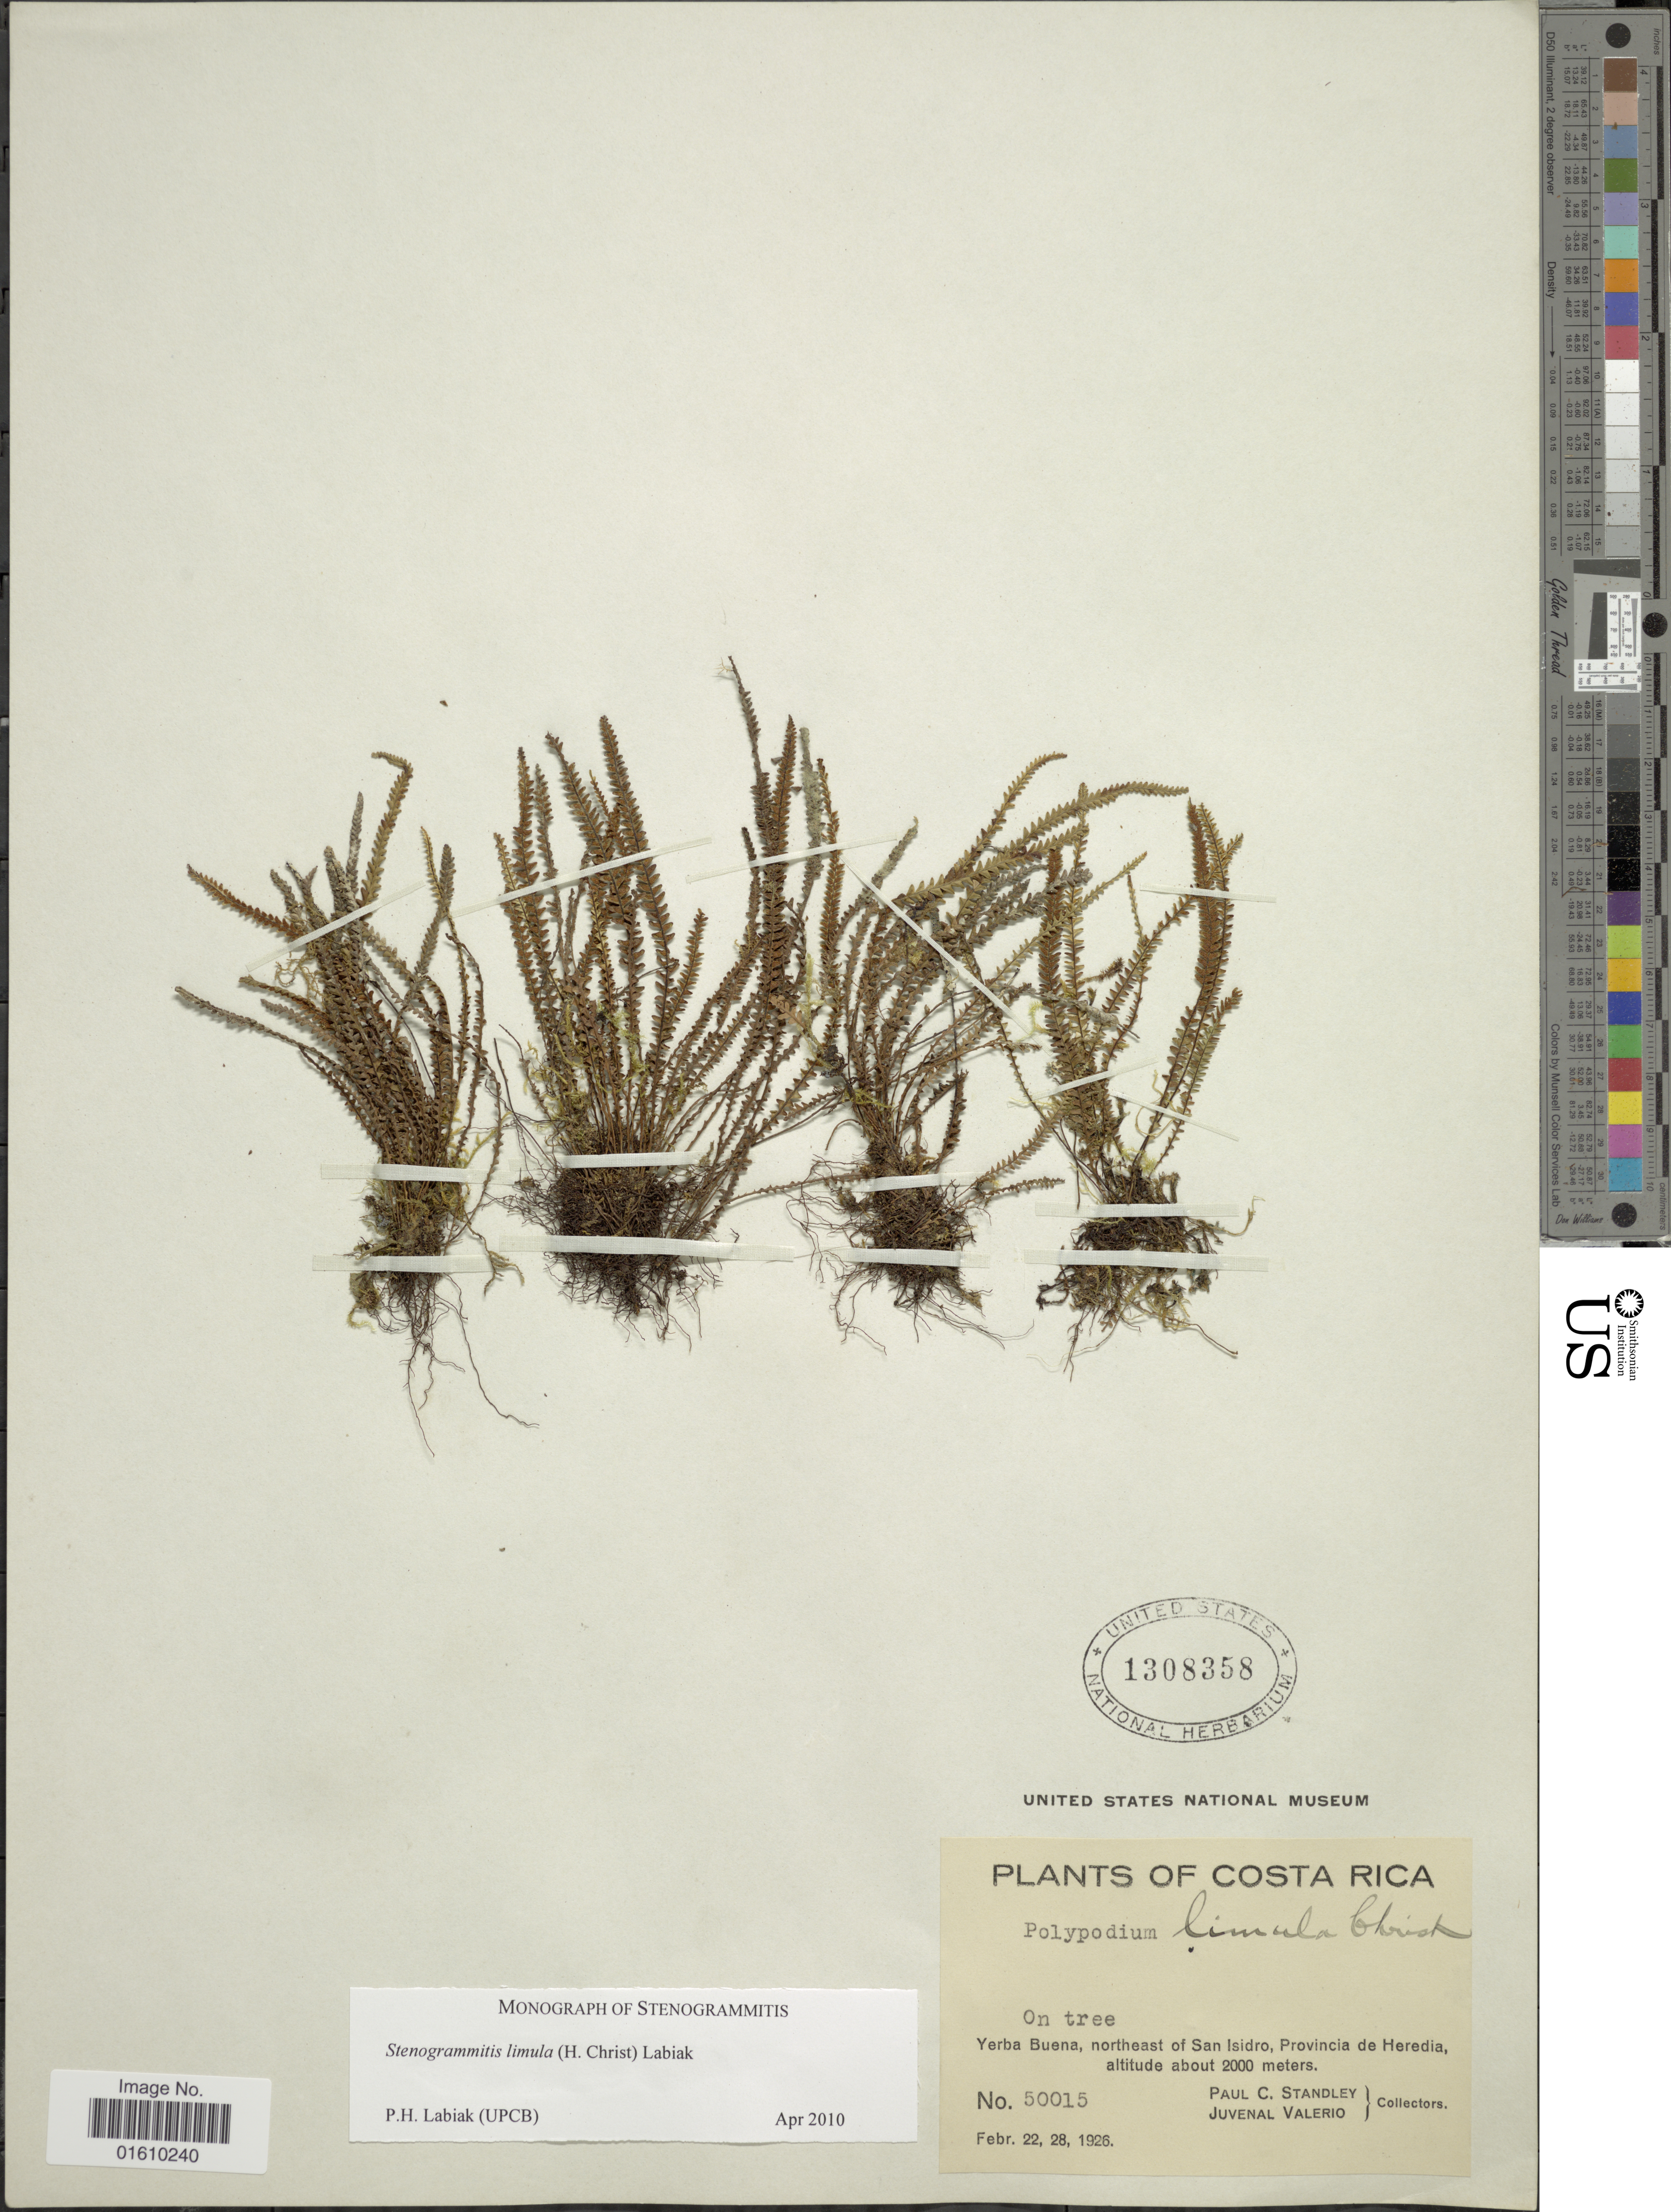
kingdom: Plantae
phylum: Tracheophyta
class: Polypodiopsida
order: Polypodiales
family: Polypodiaceae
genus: Stenogrammitis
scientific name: Stenogrammitis limula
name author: (Christ) Labiak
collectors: P. C. Standley & J. Valerio R.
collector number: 50015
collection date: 1926-02-22/1926-02-28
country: Costa Rica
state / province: Heredia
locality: Yerba Buena, northeast of San Isidro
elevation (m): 2000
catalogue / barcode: US 1308358